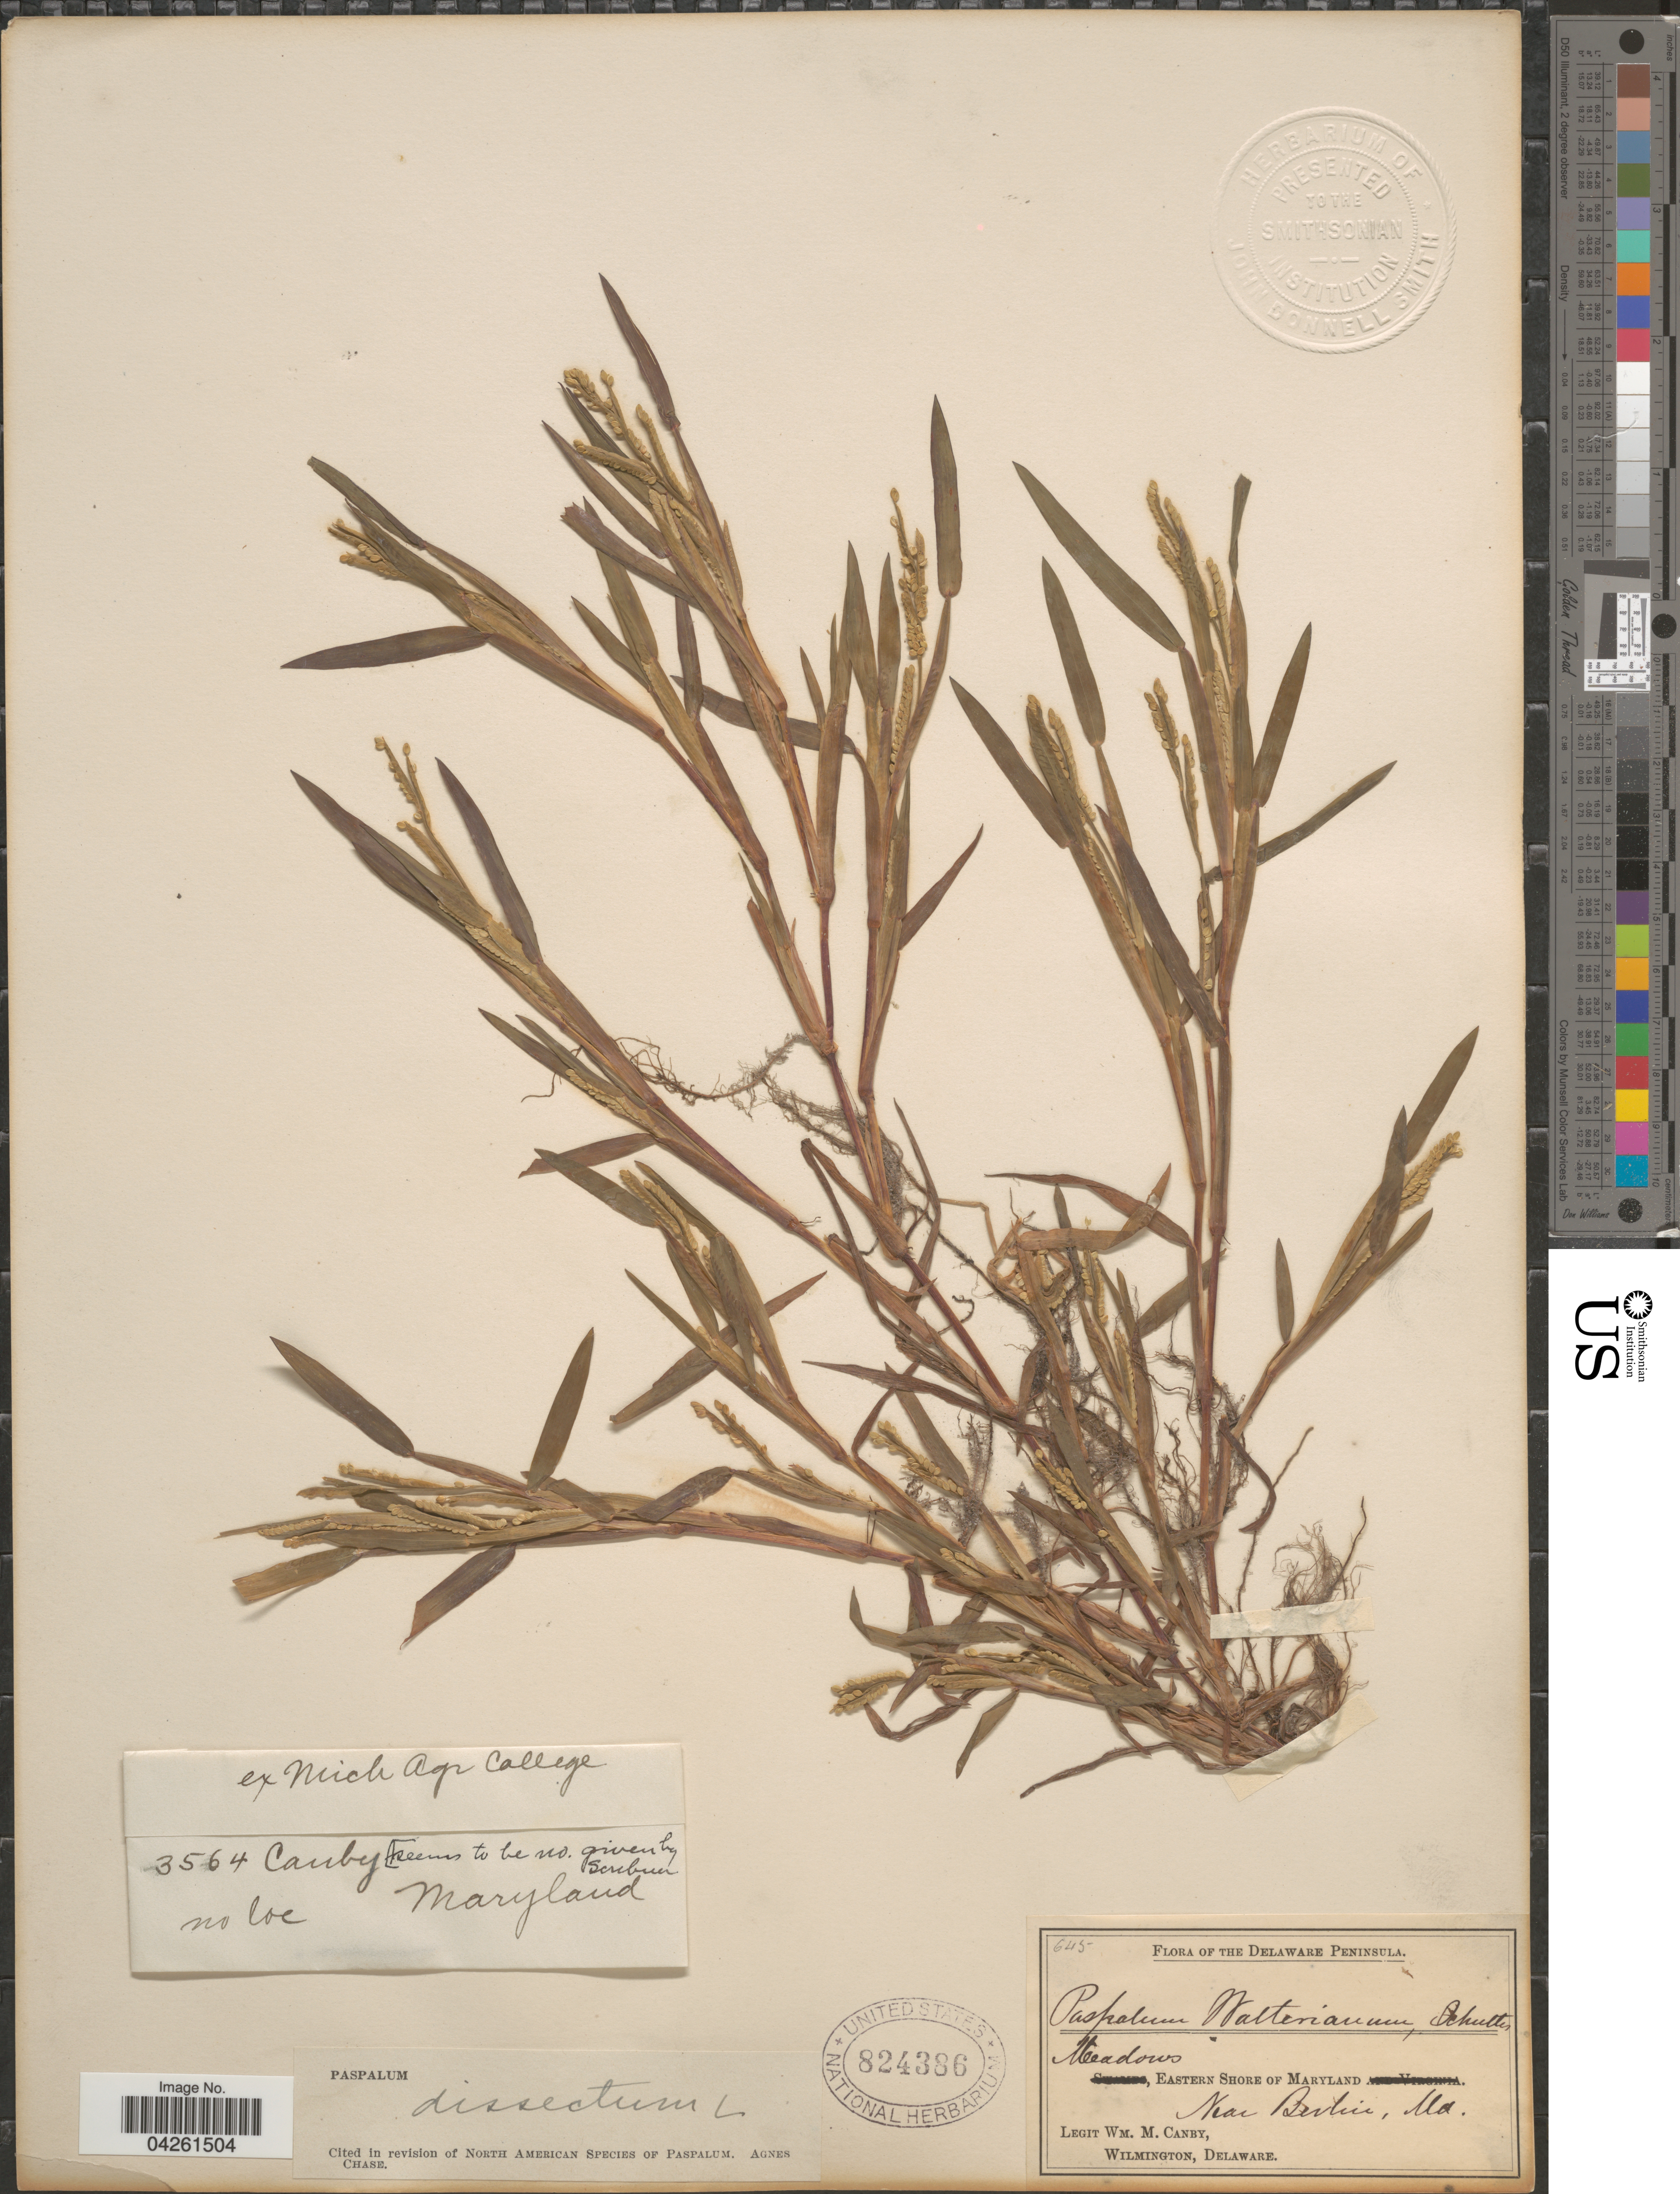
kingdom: Plantae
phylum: Tracheophyta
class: Liliopsida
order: Poales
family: Poaceae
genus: Paspalum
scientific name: Paspalum dissectum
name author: (L.) L.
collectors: W. M. Canby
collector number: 645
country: United States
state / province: Maryland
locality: The Delaware Peninsula. Meadows, Eastern Shore of Maryland. Near Berlin.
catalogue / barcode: US 824386